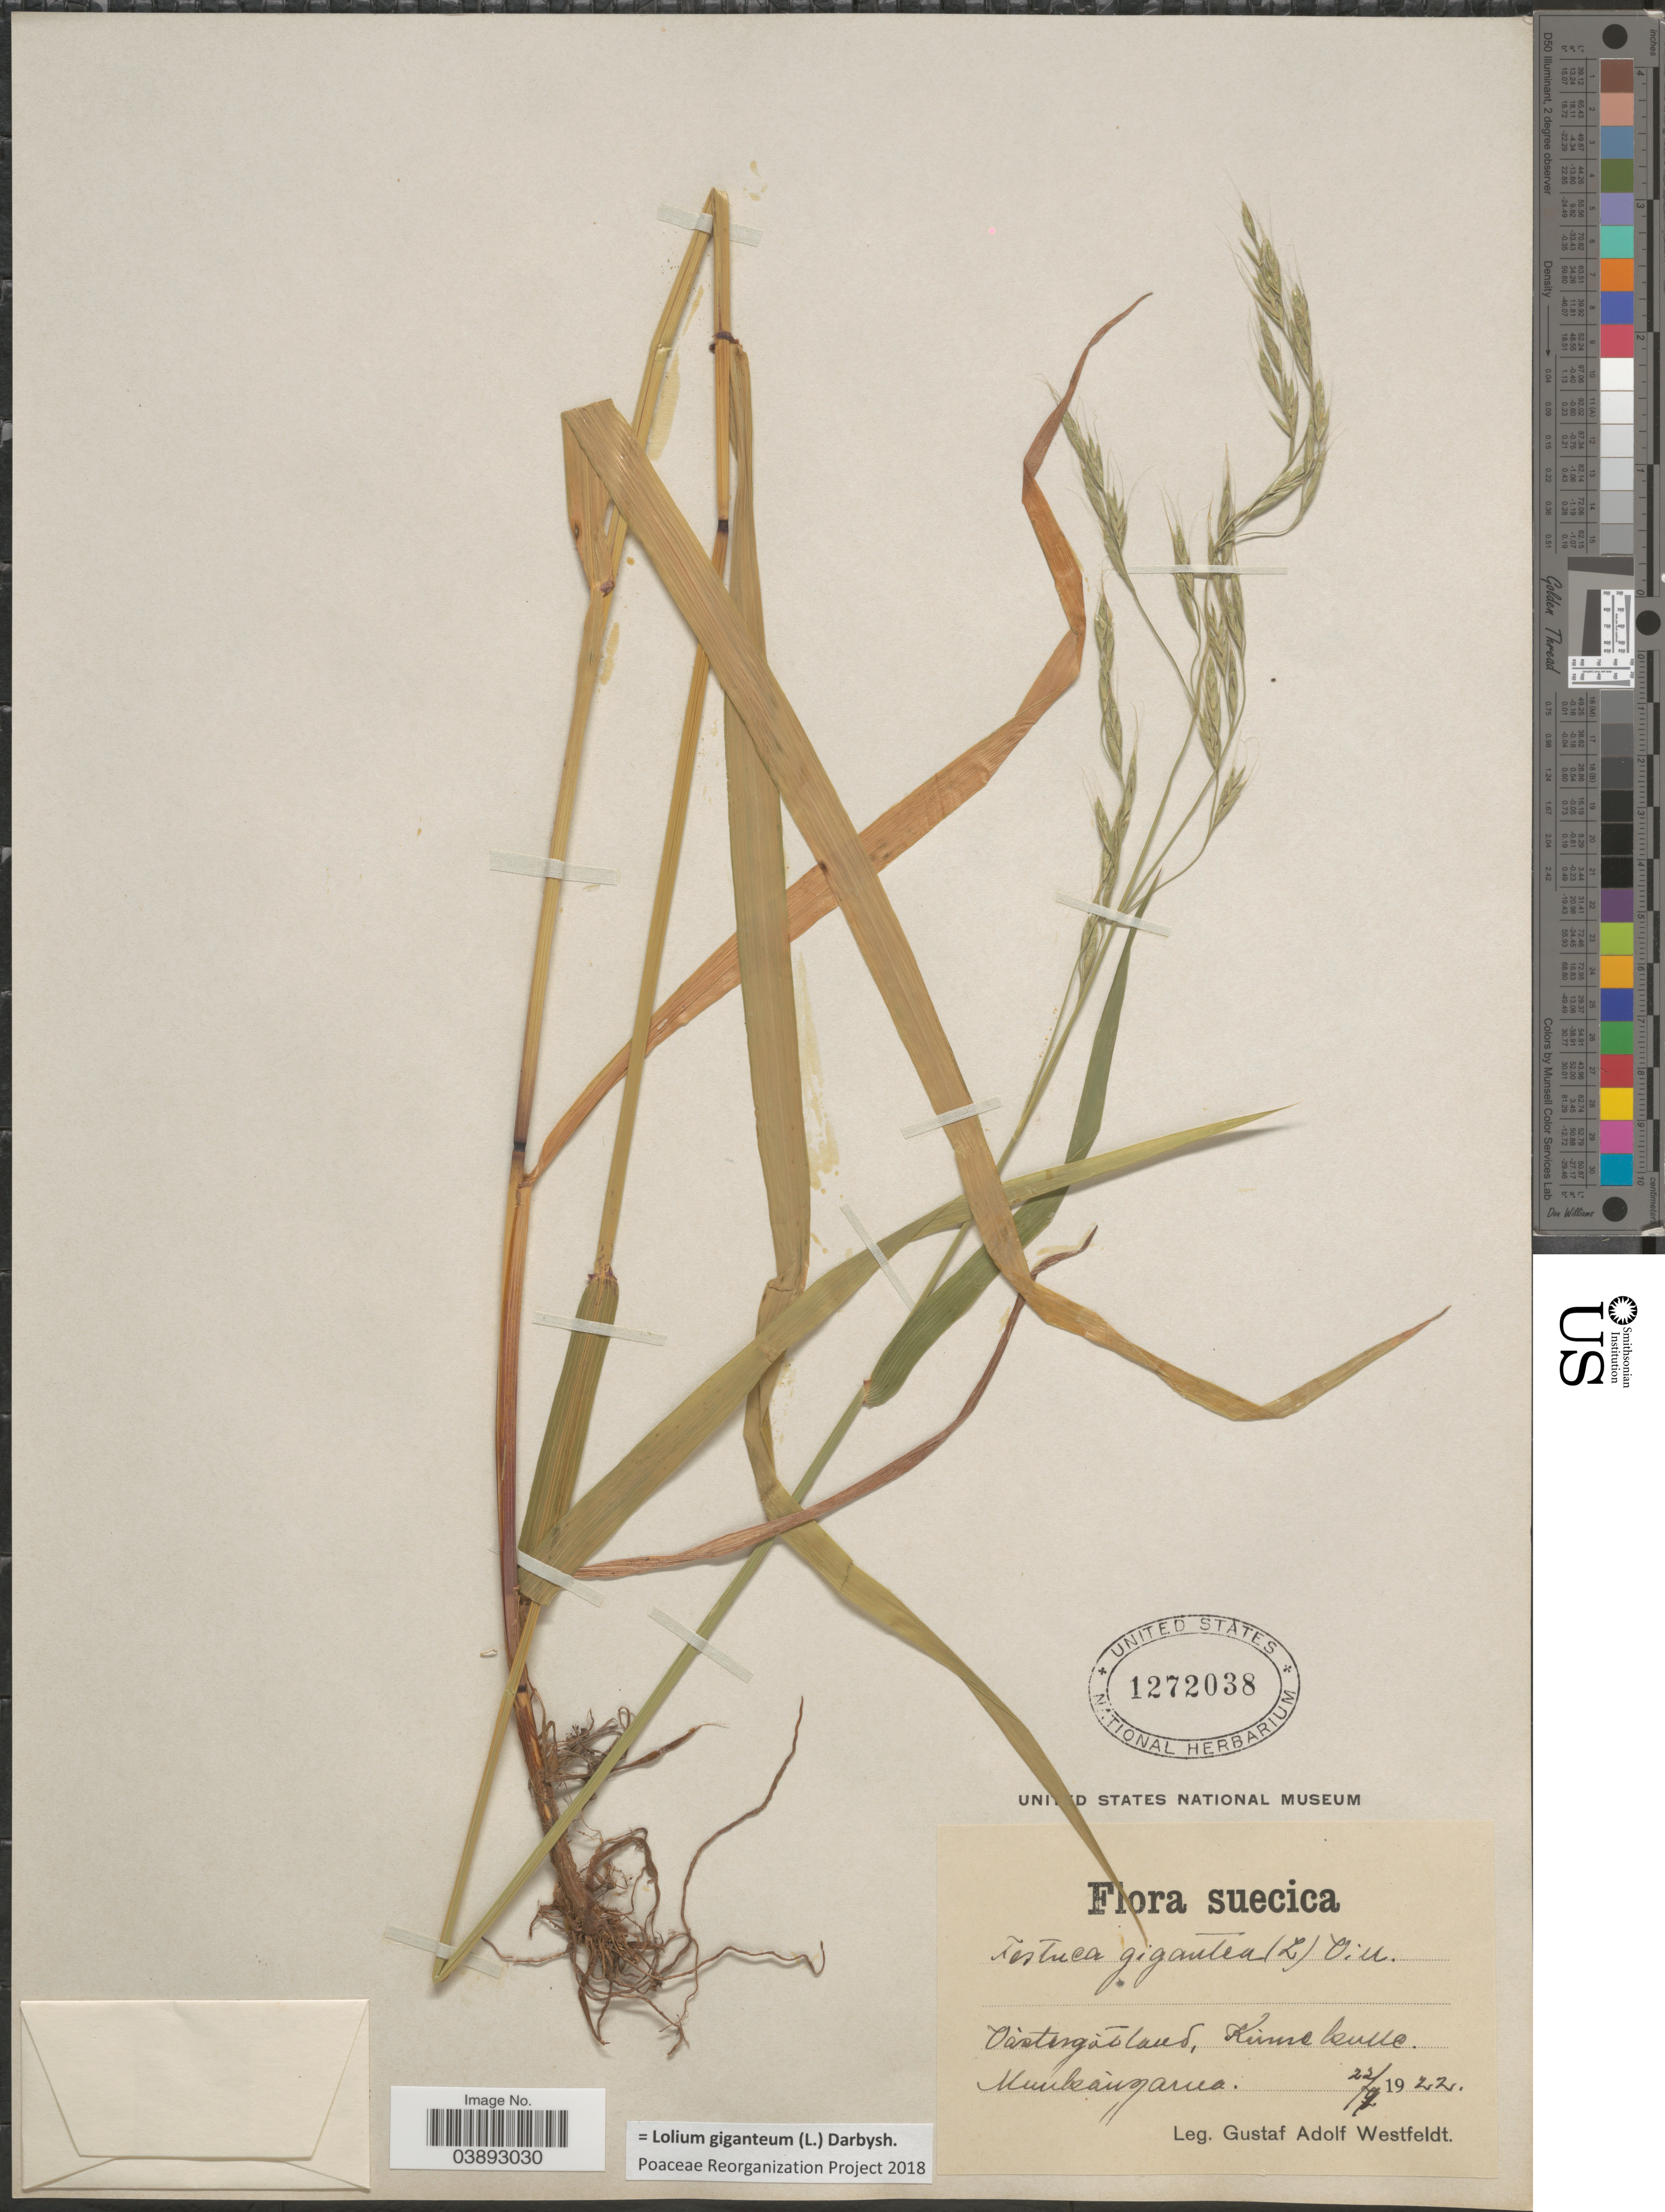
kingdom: Plantae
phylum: Tracheophyta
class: Liliopsida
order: Poales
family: Poaceae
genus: Lolium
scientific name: Lolium giganteum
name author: (L.) Darbysh.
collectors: G. Westfeldt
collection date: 1922-07-22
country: Sweden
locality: Suecica. Vastergotland, Kinnekulle Munkanganea. [interpreted]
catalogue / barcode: US 1272038